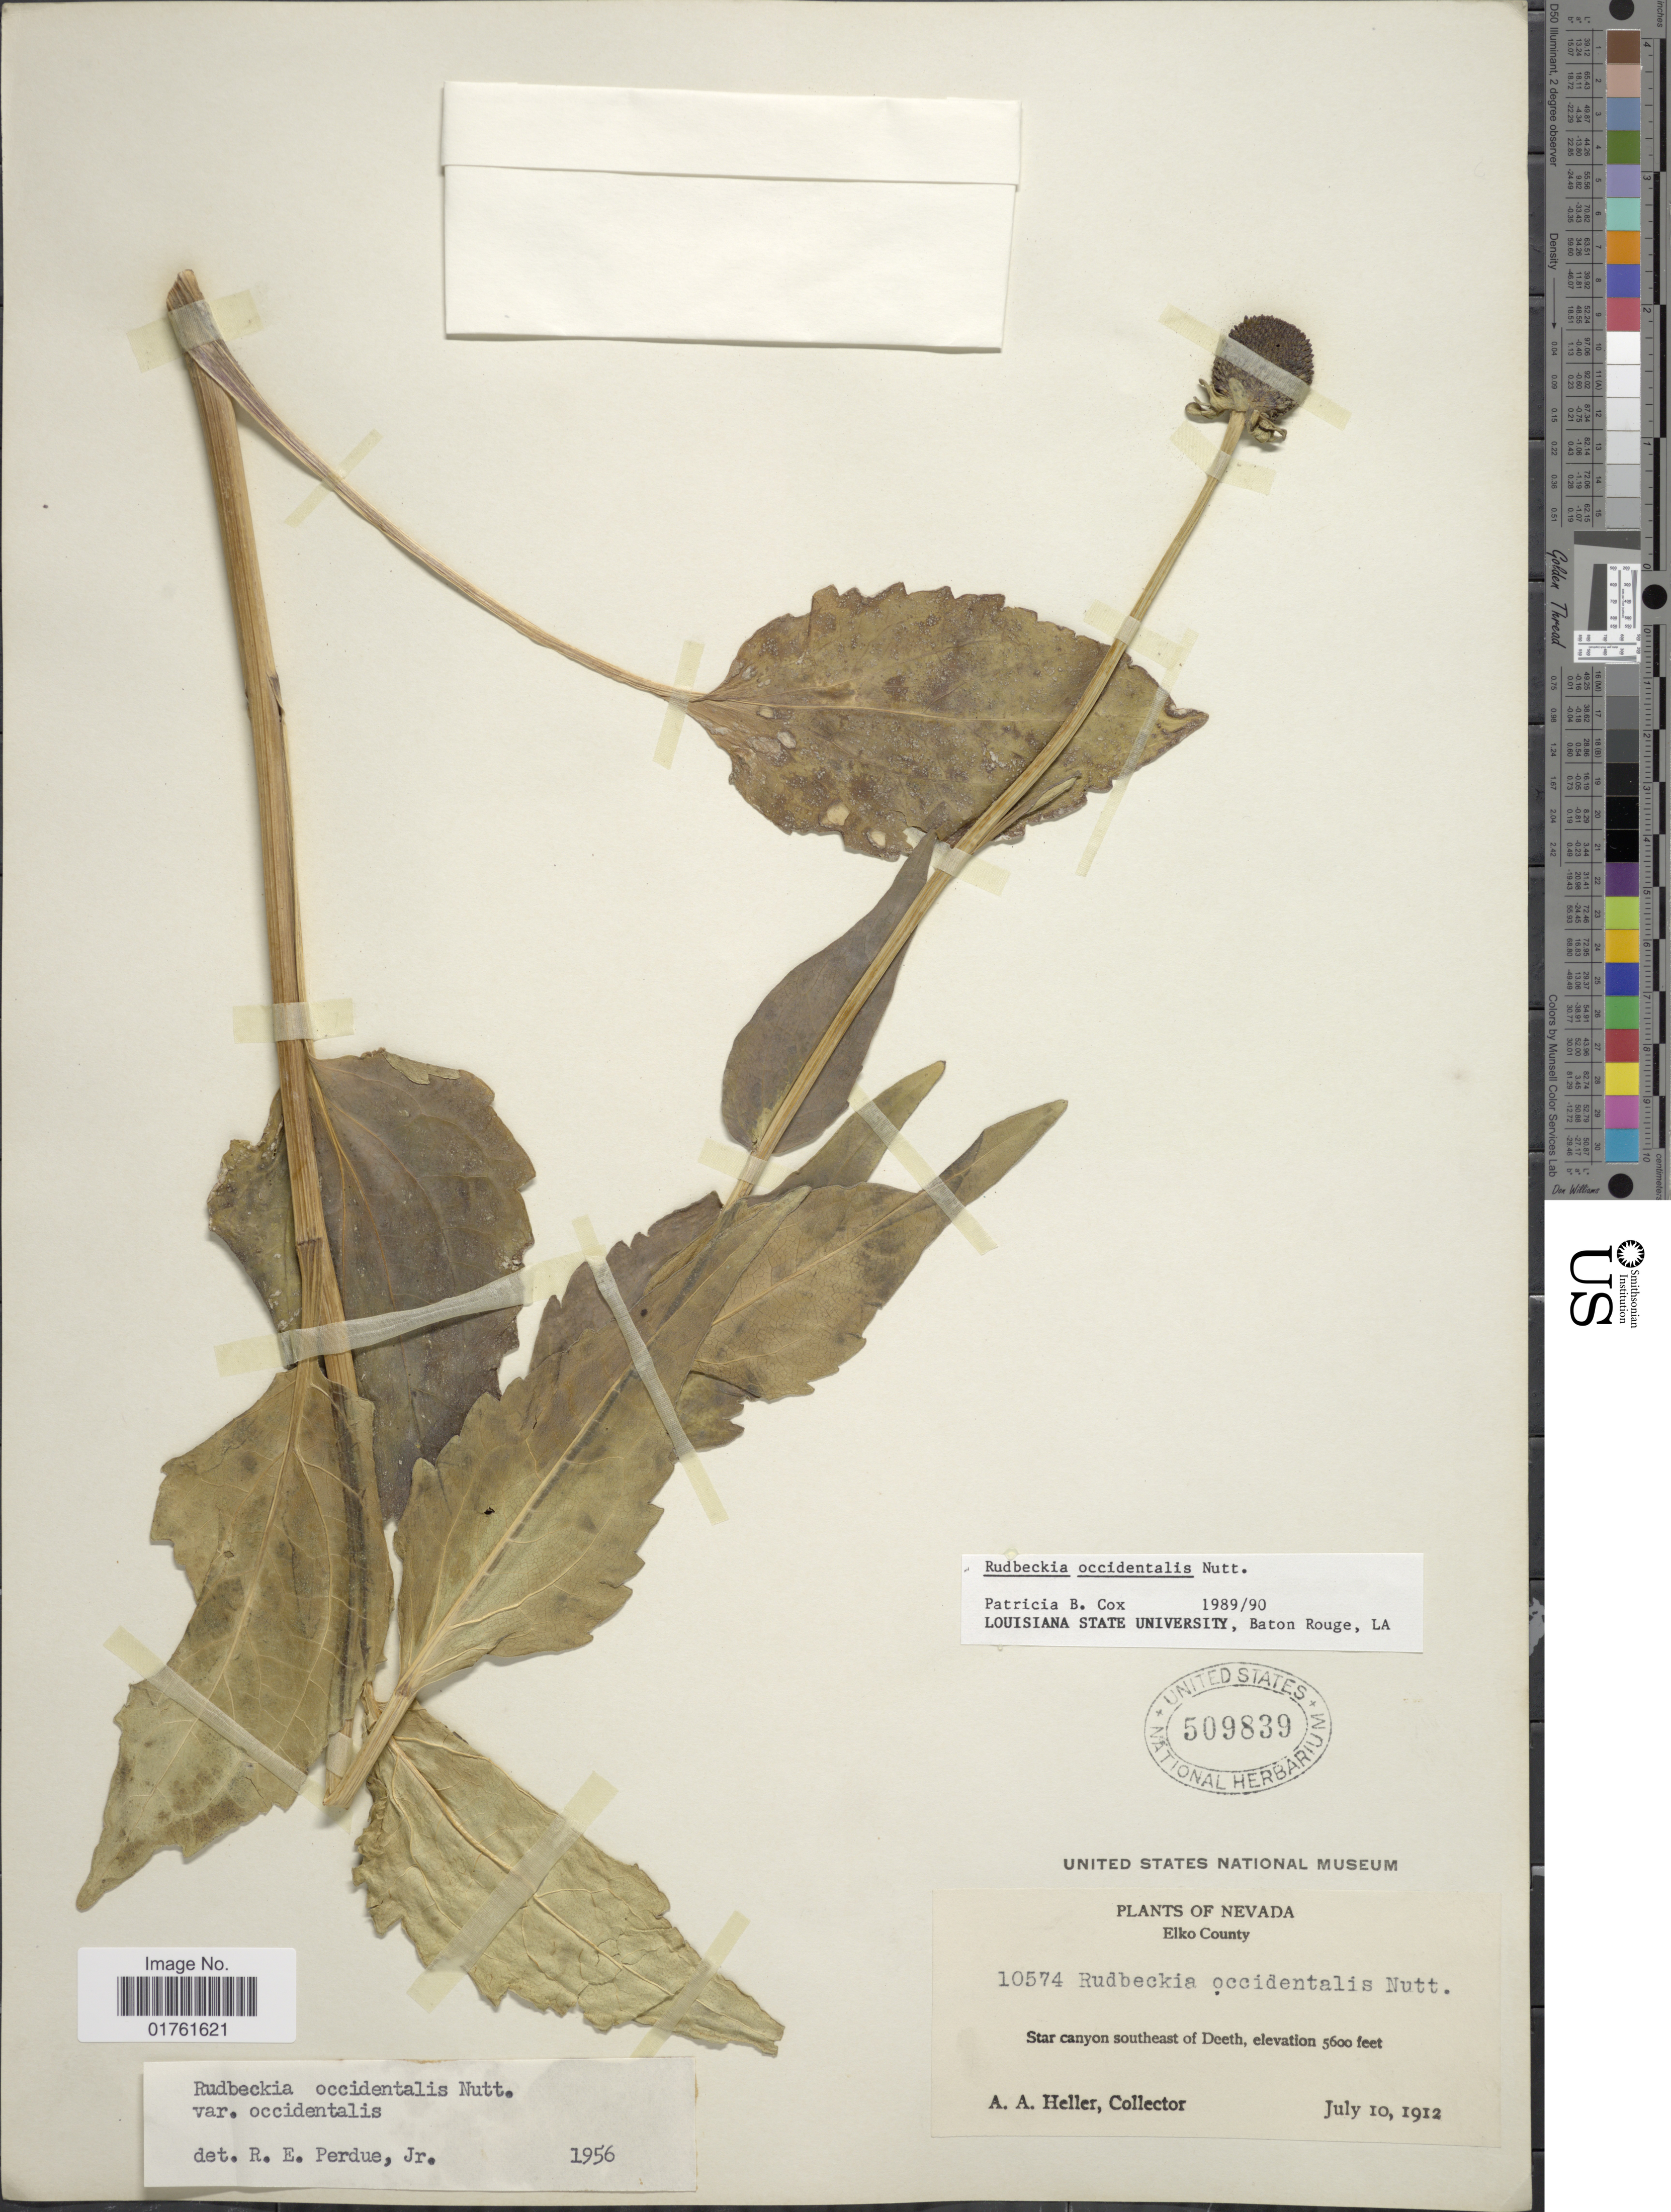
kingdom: Plantae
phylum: Tracheophyta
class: Magnoliopsida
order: Asterales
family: Asteraceae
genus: Rudbeckia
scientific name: Rudbeckia occidentalis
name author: Nutt.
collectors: A. A. Heller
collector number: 10574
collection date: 1912-07-10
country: United States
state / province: Nevada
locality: Elko County, Star canyon southeast of Deeth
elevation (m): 1707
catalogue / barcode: US 509839